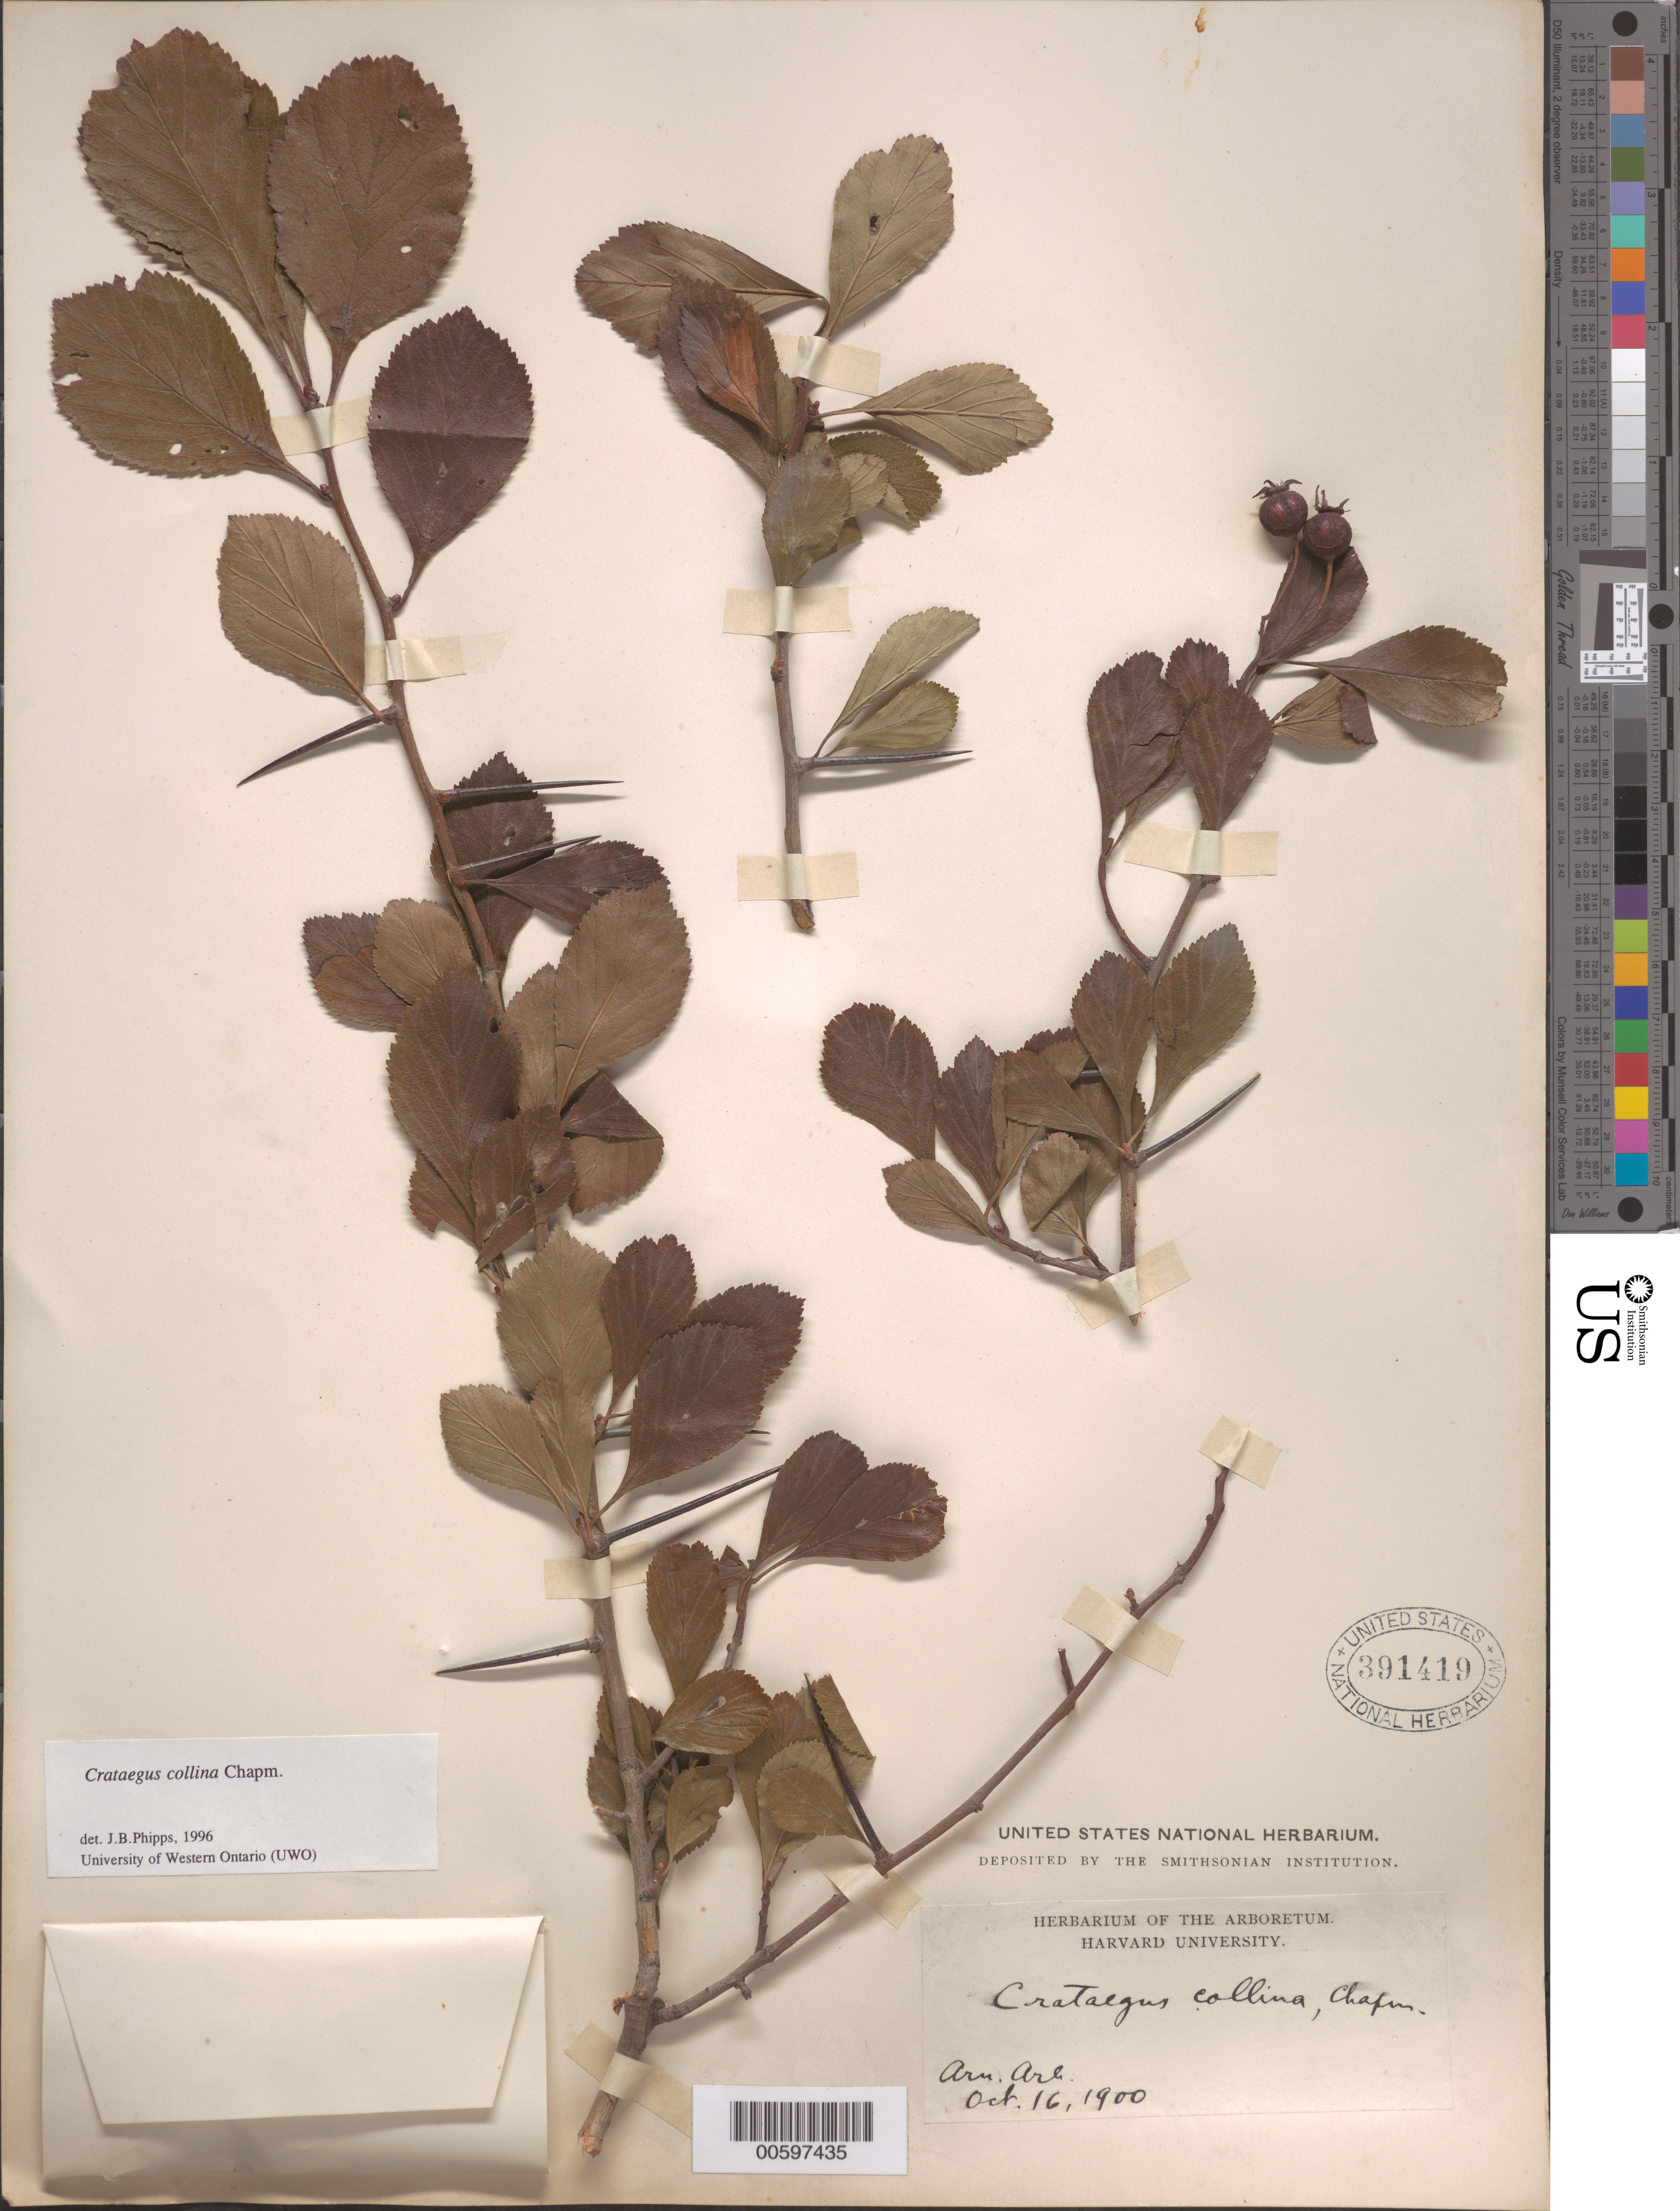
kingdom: Plantae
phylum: Tracheophyta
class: Magnoliopsida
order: Rosales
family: Rosaceae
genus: Crataegus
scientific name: Crataegus collina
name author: Chapm.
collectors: F. Arnold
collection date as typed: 16 Oct 1900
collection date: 1900-10-16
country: United States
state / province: Massachusetts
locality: Arnold Arboretum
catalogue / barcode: US 391419